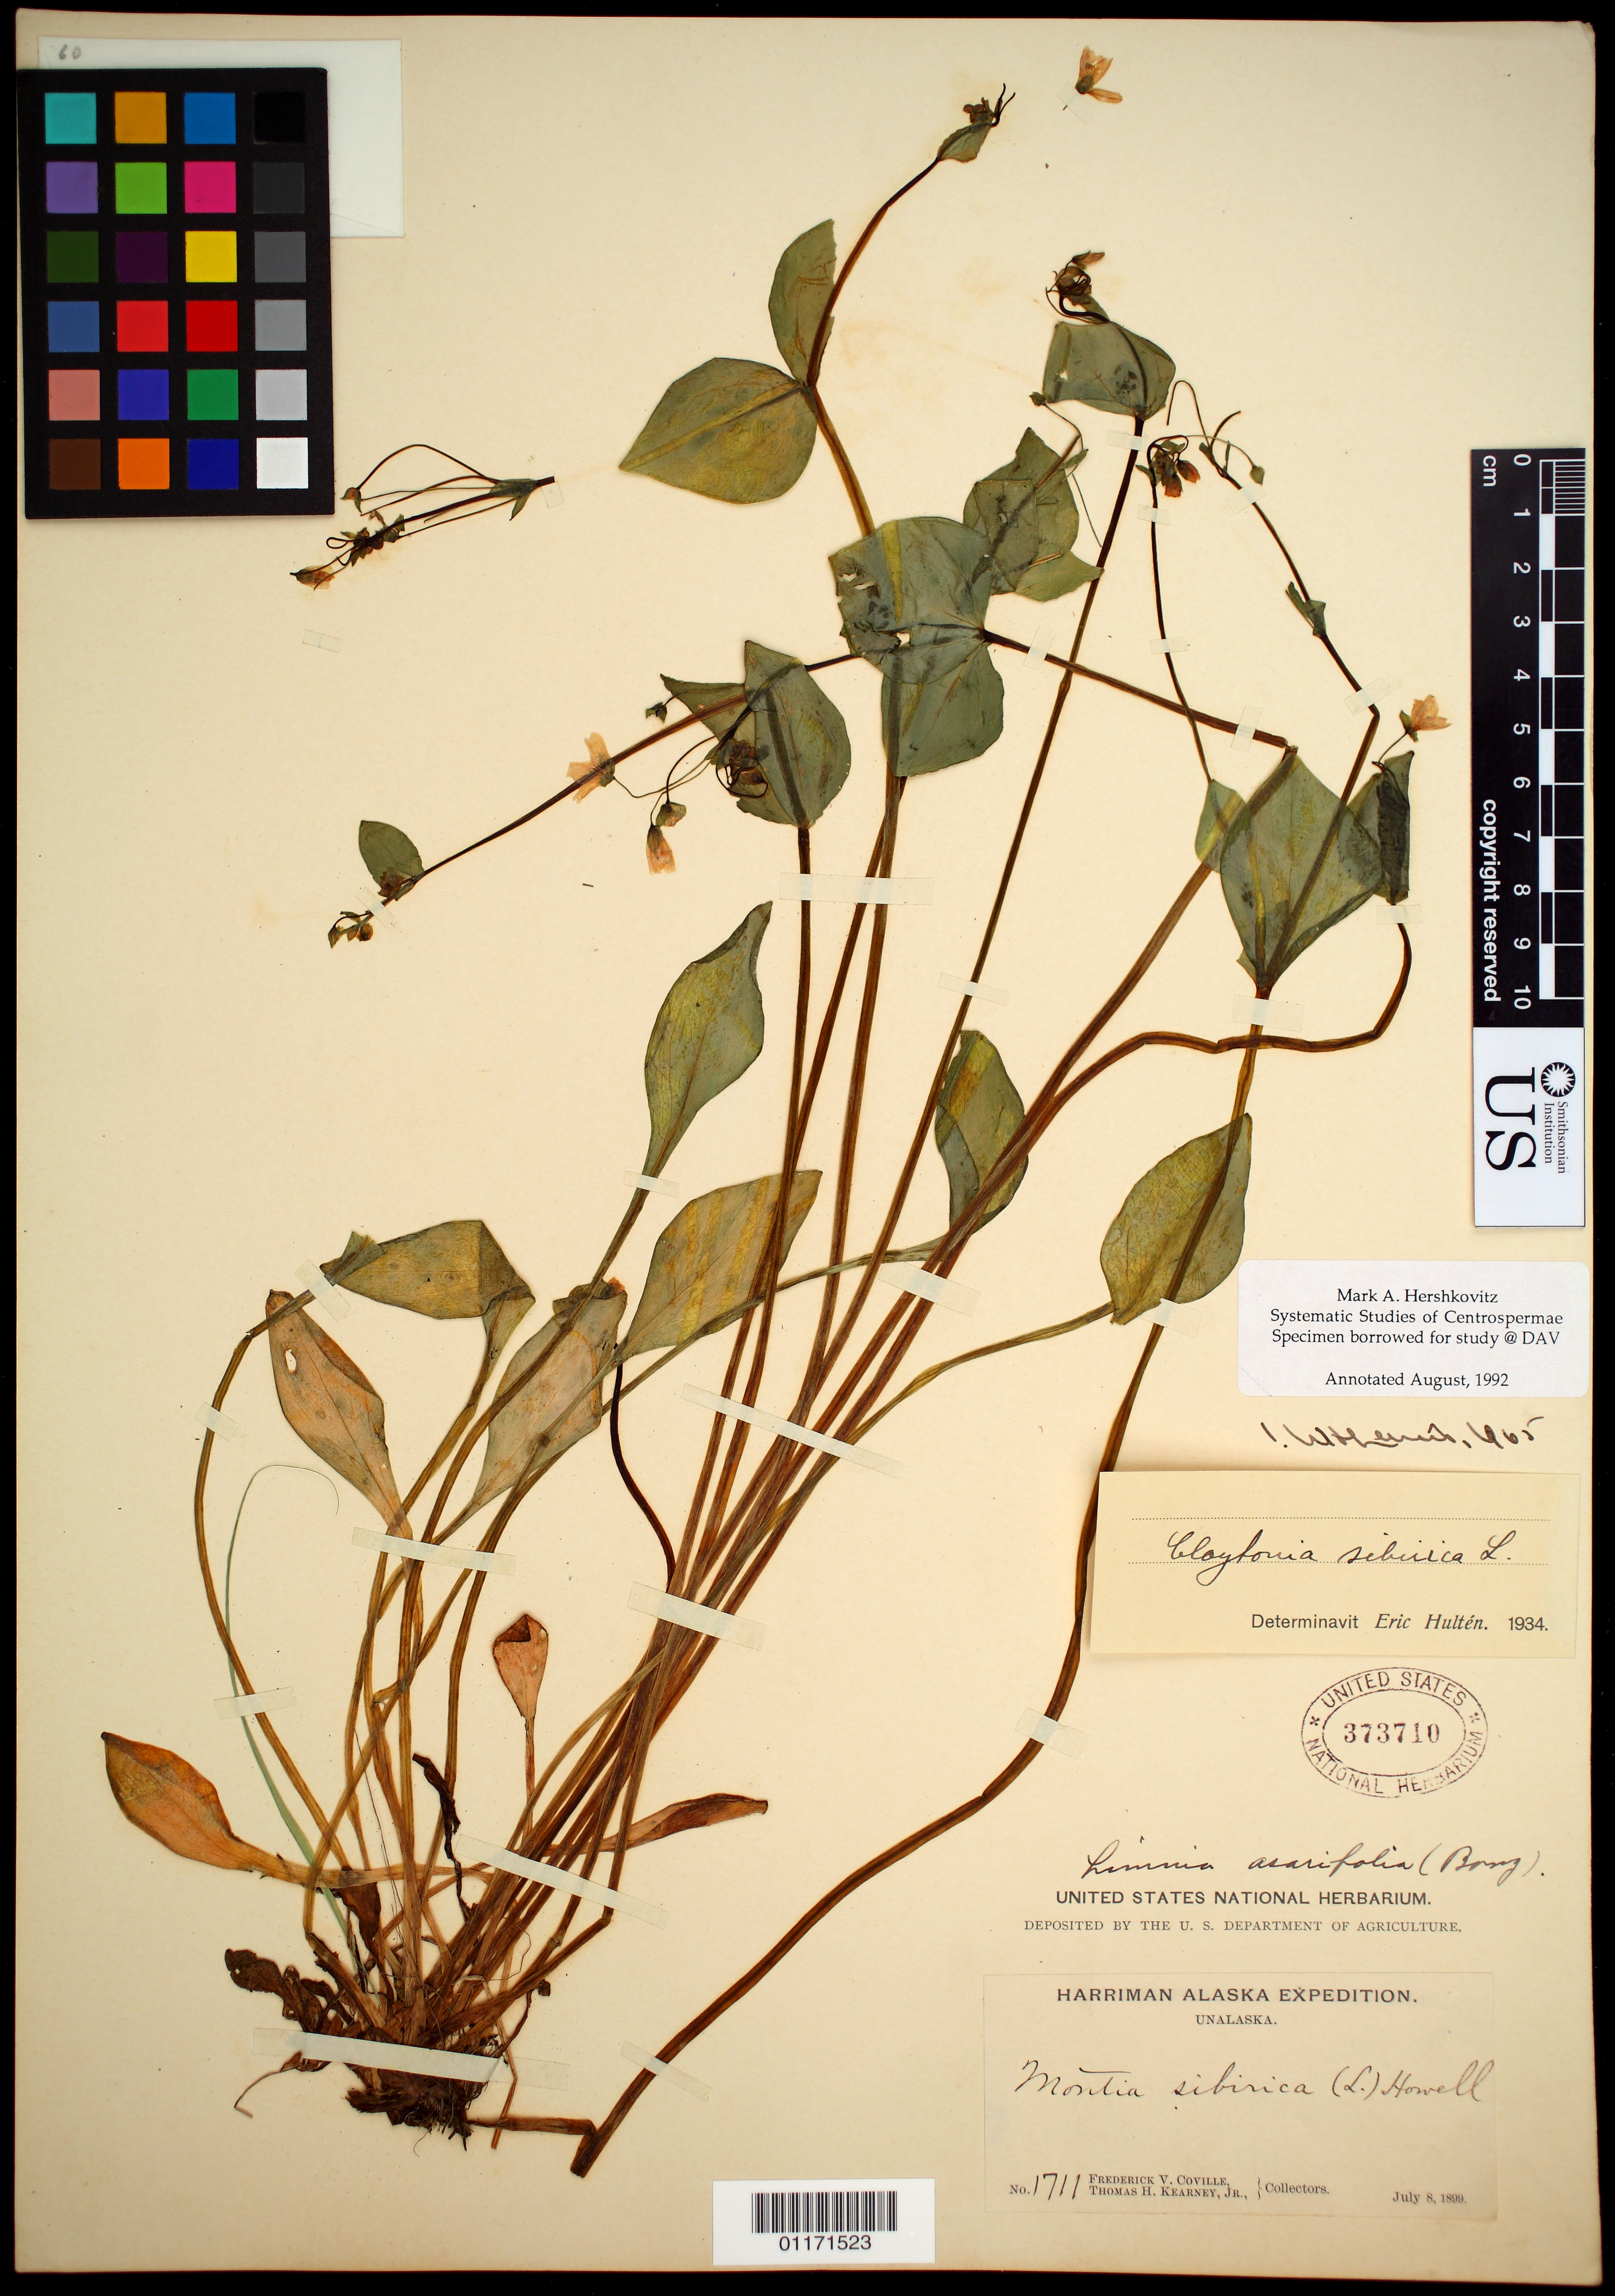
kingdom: Plantae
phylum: Tracheophyta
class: Magnoliopsida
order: Caryophyllales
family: Montiaceae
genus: Claytonia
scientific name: Claytonia sibirica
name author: L.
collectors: F. V. Coville & T. H. Kearney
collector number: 1711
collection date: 1899-07-08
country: United States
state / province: Alaska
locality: Unalaska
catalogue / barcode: US 373710